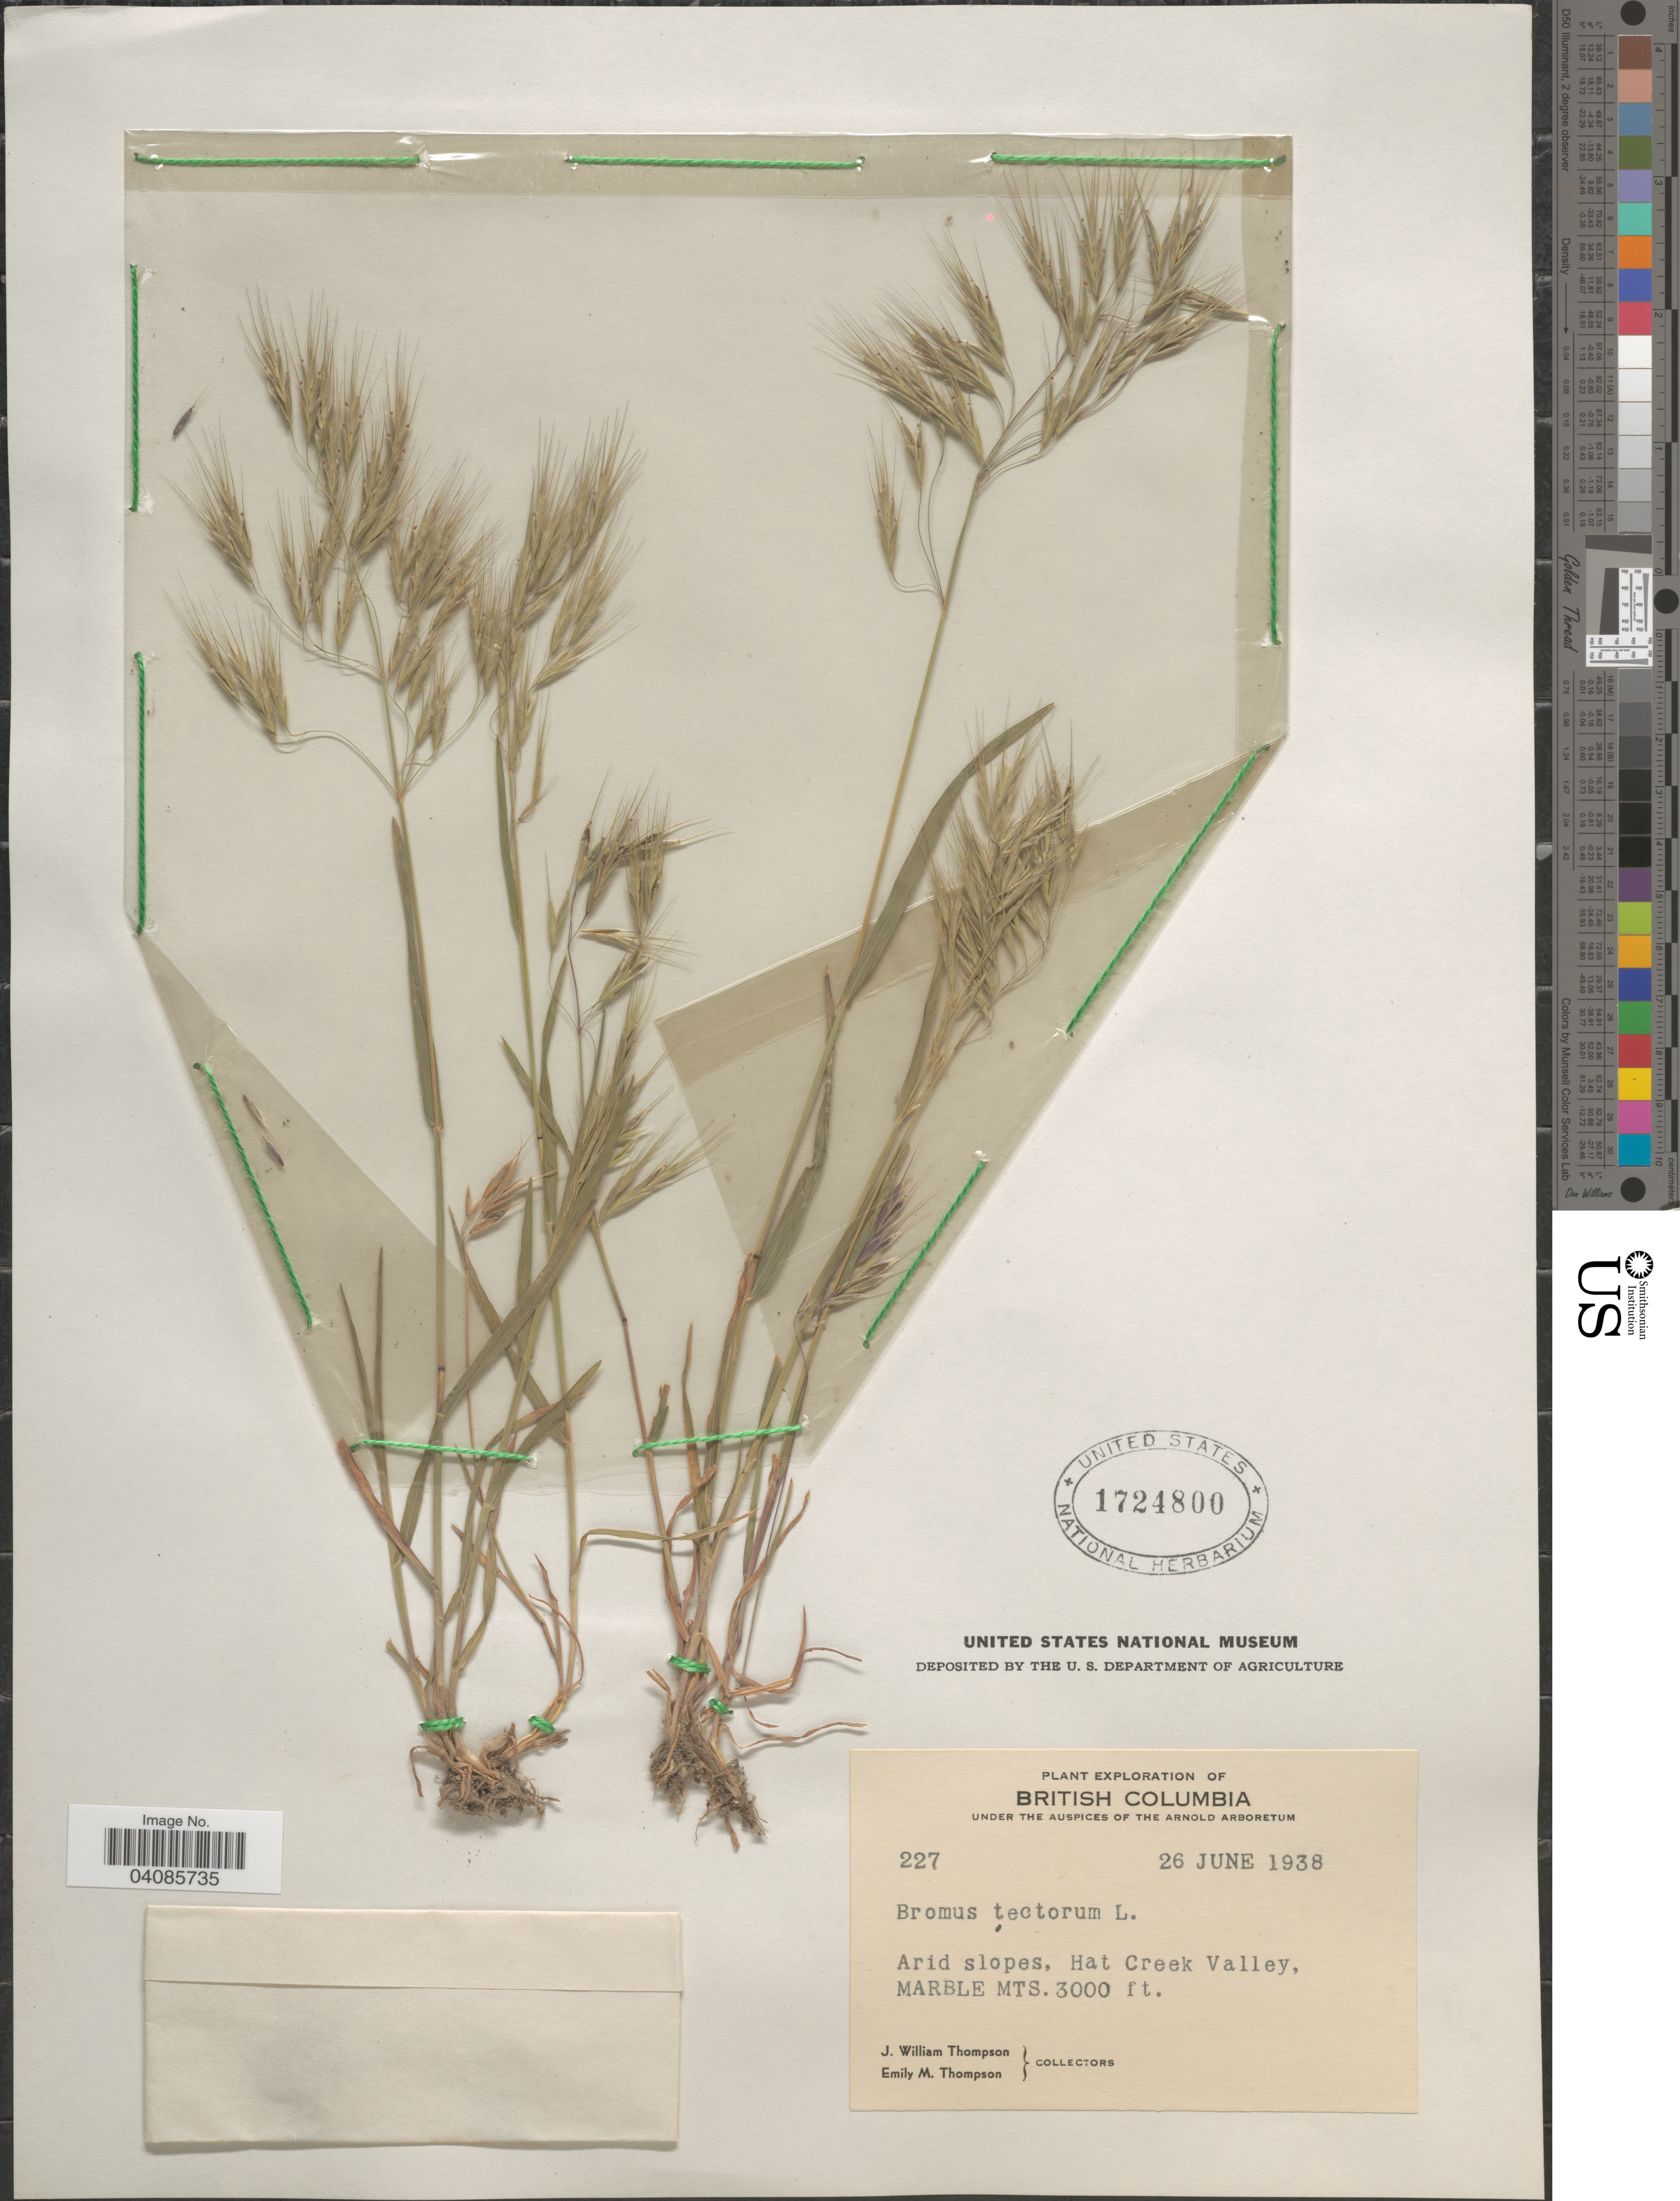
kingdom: Plantae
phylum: Tracheophyta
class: Liliopsida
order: Poales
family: Poaceae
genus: Bromus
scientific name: Bromus tectorum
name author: L.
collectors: J. W. Thompson & E. M. Thompson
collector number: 227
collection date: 1938-06-26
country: Canada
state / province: British Columbia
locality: Plant exploration of British Columbia. Arid slopes, Hat Creek Valley, Marble Mts.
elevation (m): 914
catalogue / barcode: US 1724800